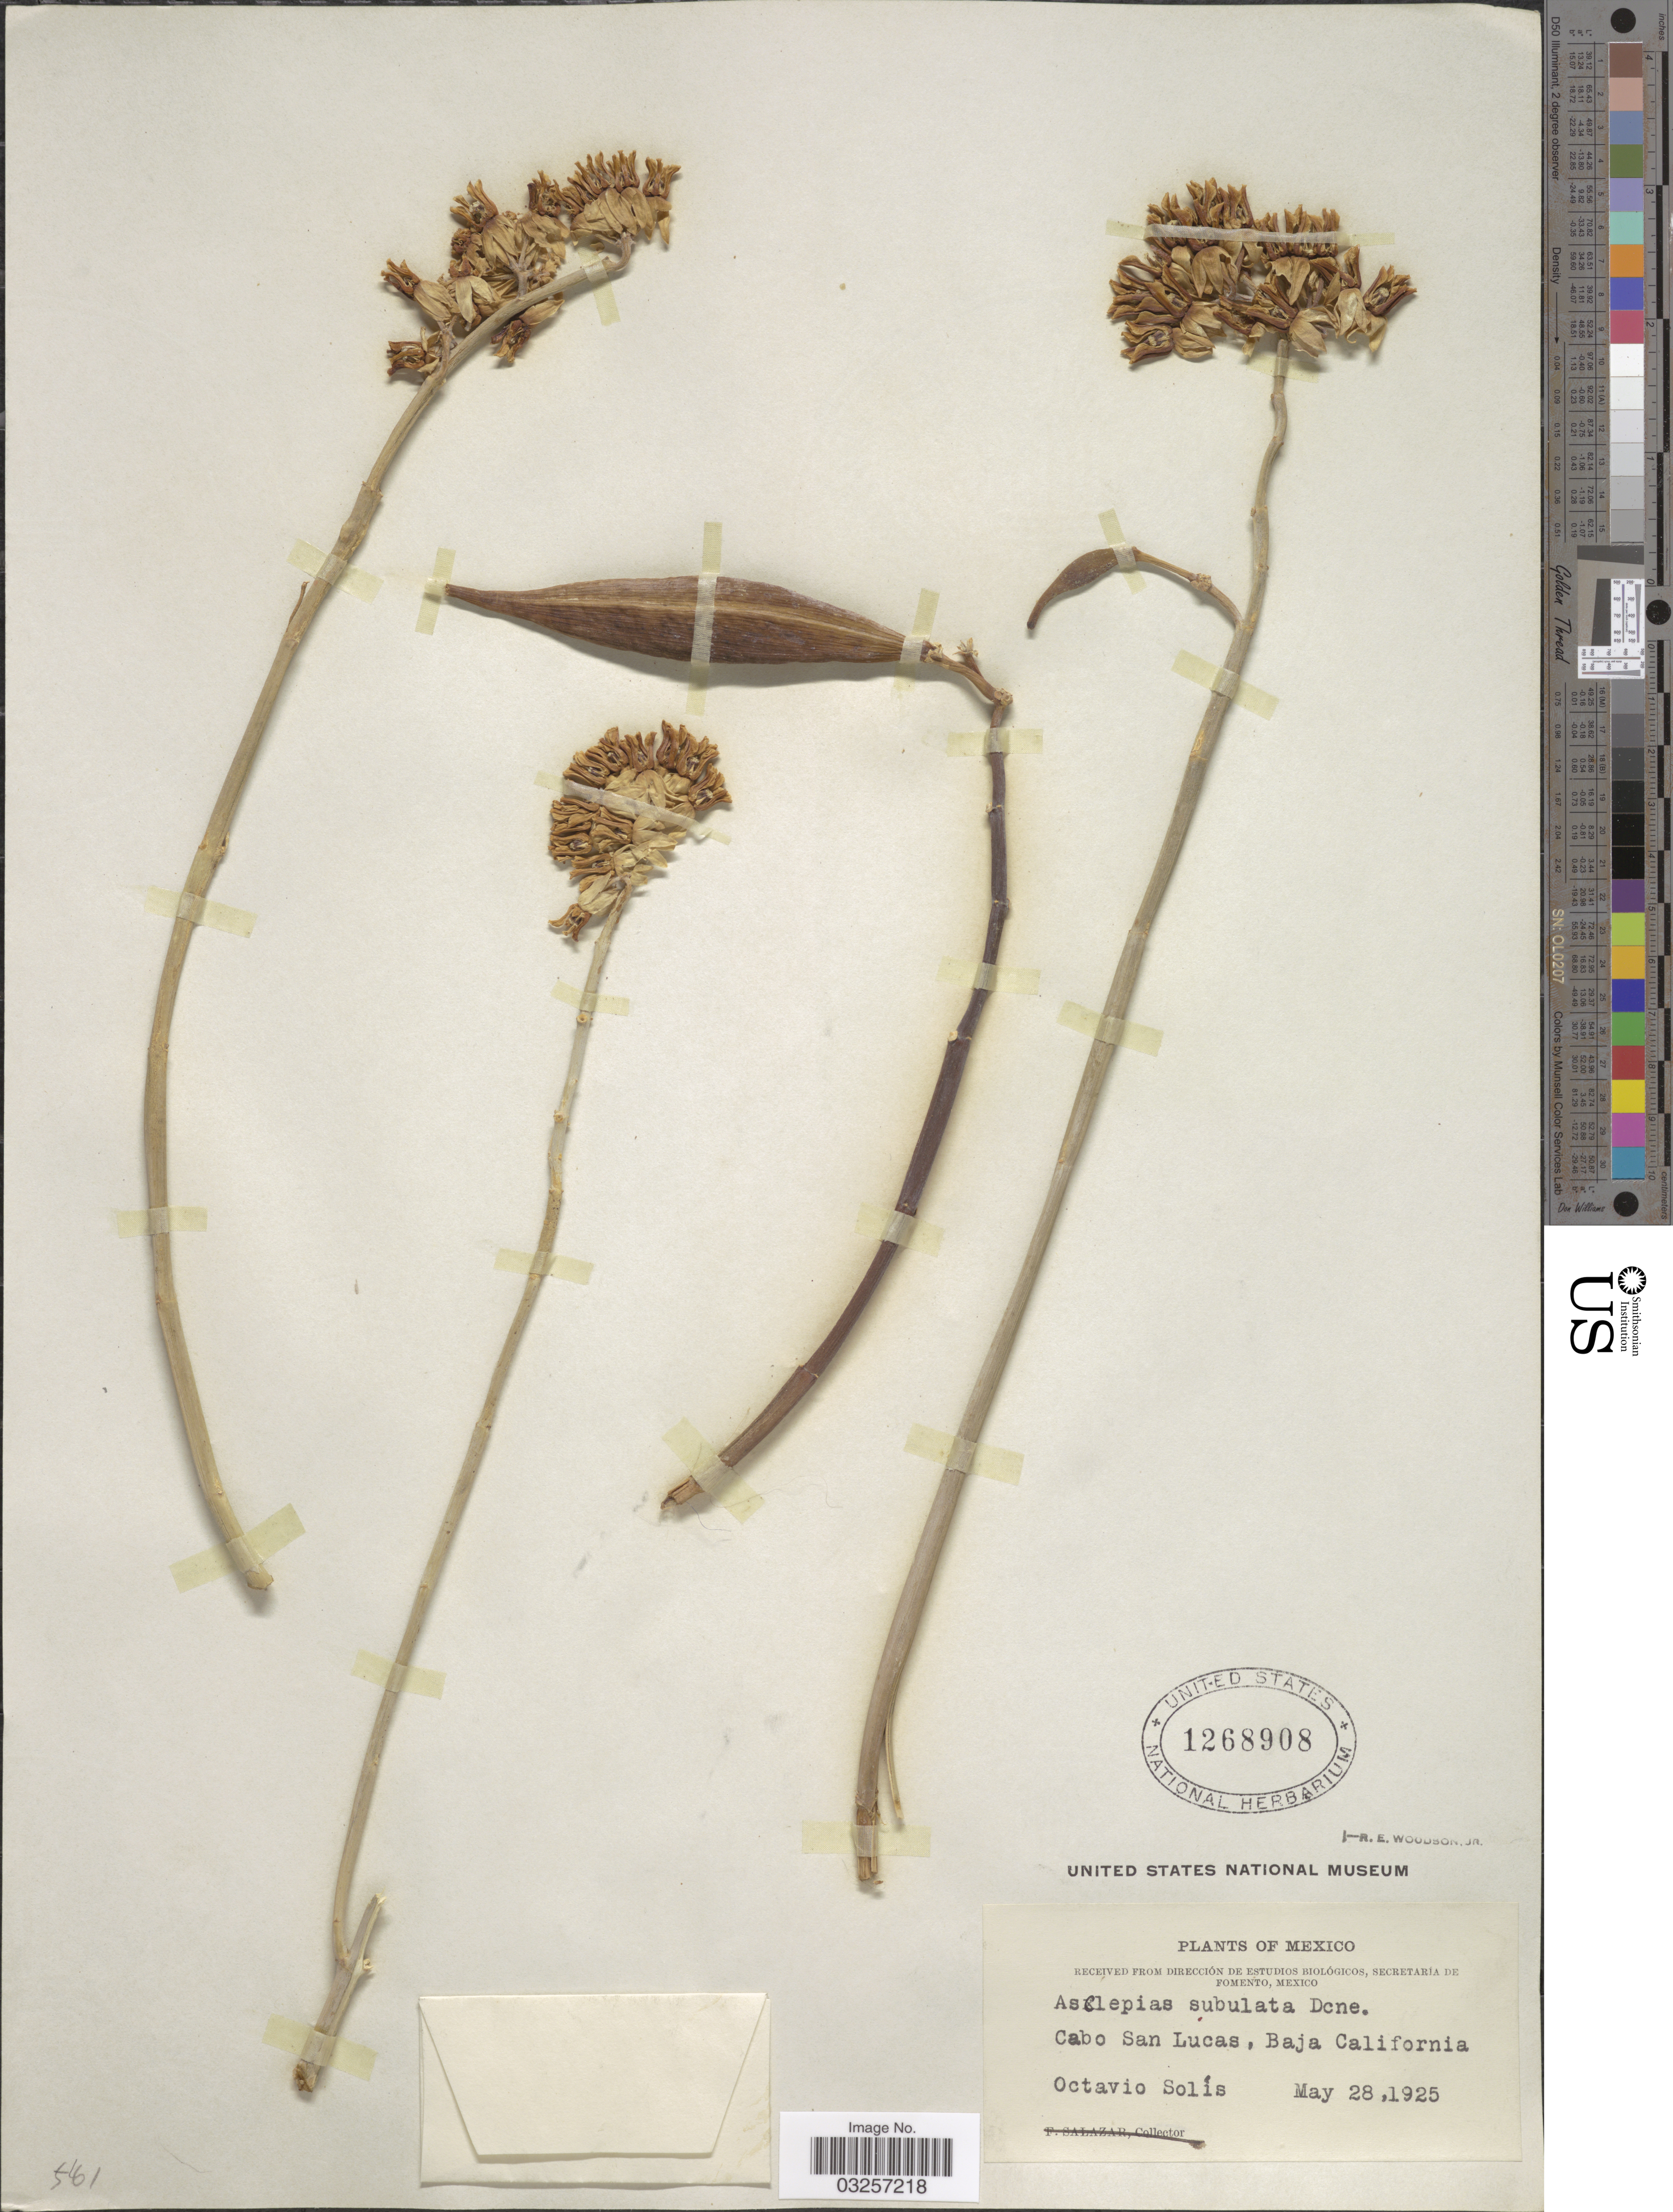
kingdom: Plantae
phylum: Tracheophyta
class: Magnoliopsida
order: Gentianales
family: Apocynaceae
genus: Asclepias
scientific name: Asclepias subulata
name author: Decne.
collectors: O. Solis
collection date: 1925-05-28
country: Mexico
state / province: Baja California Sur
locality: Cabo San Lucas.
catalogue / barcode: US 1268908